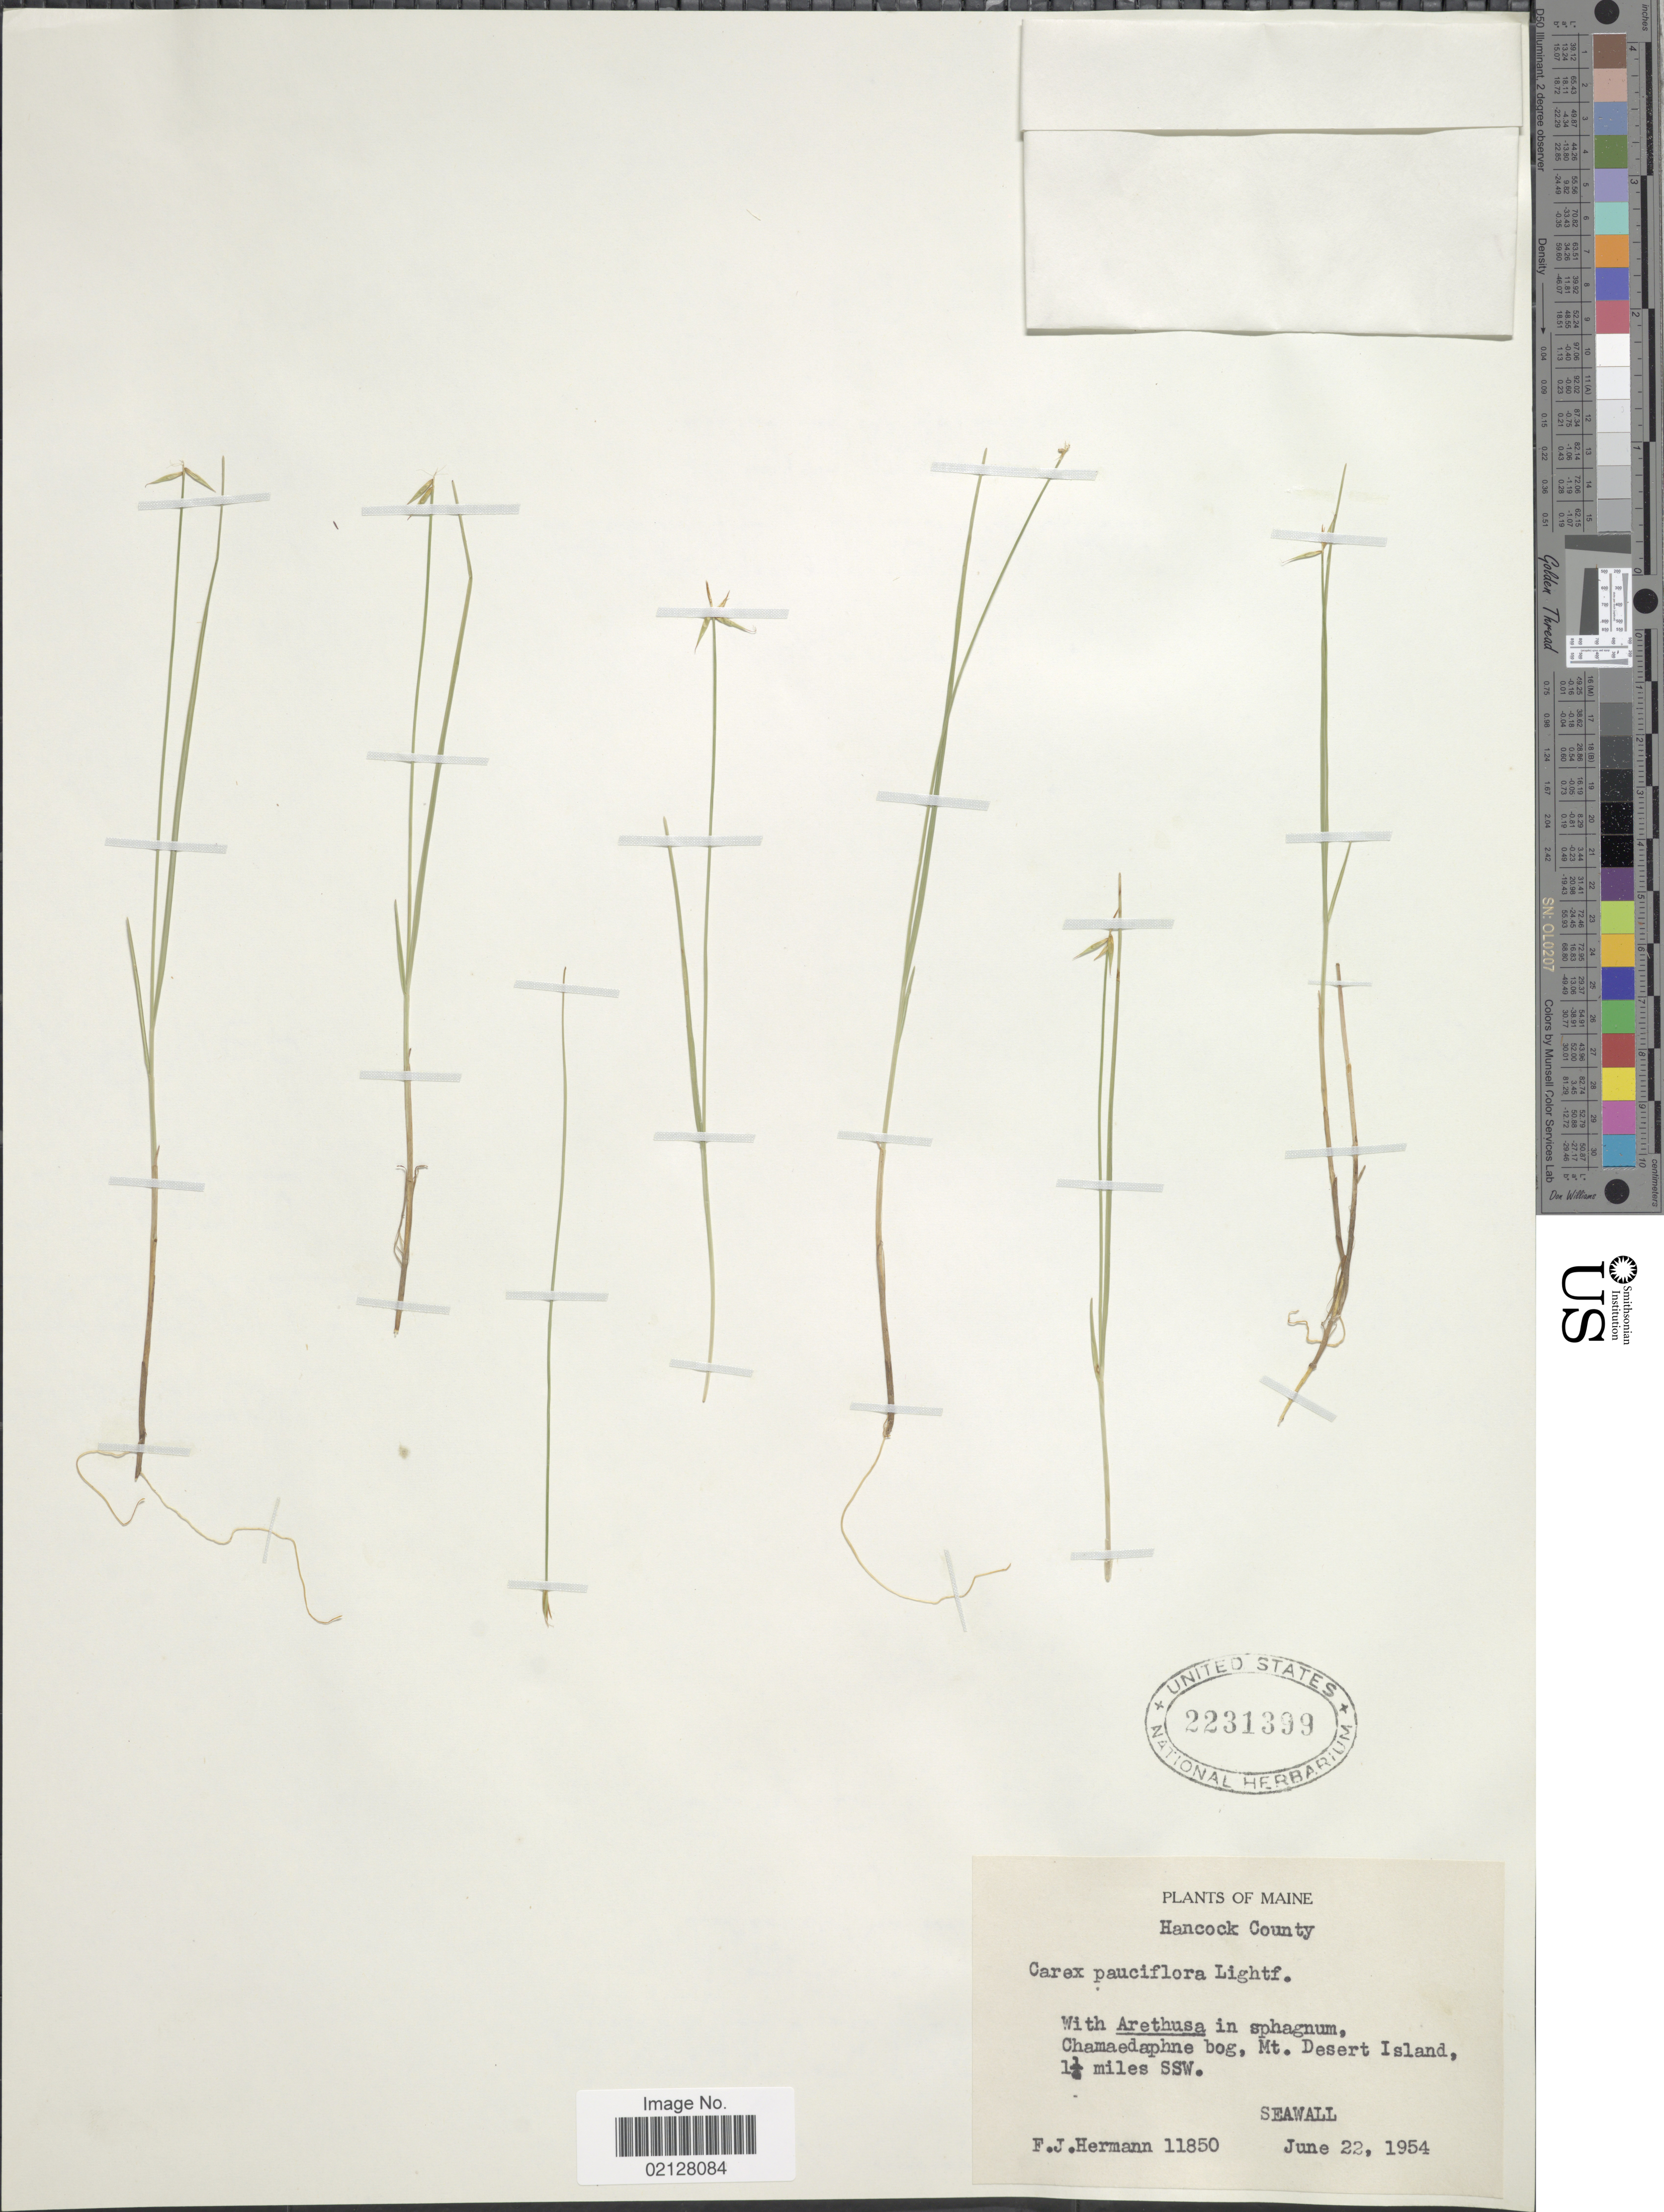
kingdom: Plantae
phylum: Tracheophyta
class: Liliopsida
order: Poales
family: Cyperaceae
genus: Carex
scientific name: Carex pauciflora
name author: Lightf.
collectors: F. J. Hermann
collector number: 11850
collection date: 1954-06-22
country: United States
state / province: Maine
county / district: Hancock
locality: chamaedaphne bog, Mt. Desert Island, 1¼ miles SSW. Seawall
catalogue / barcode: US 2231399